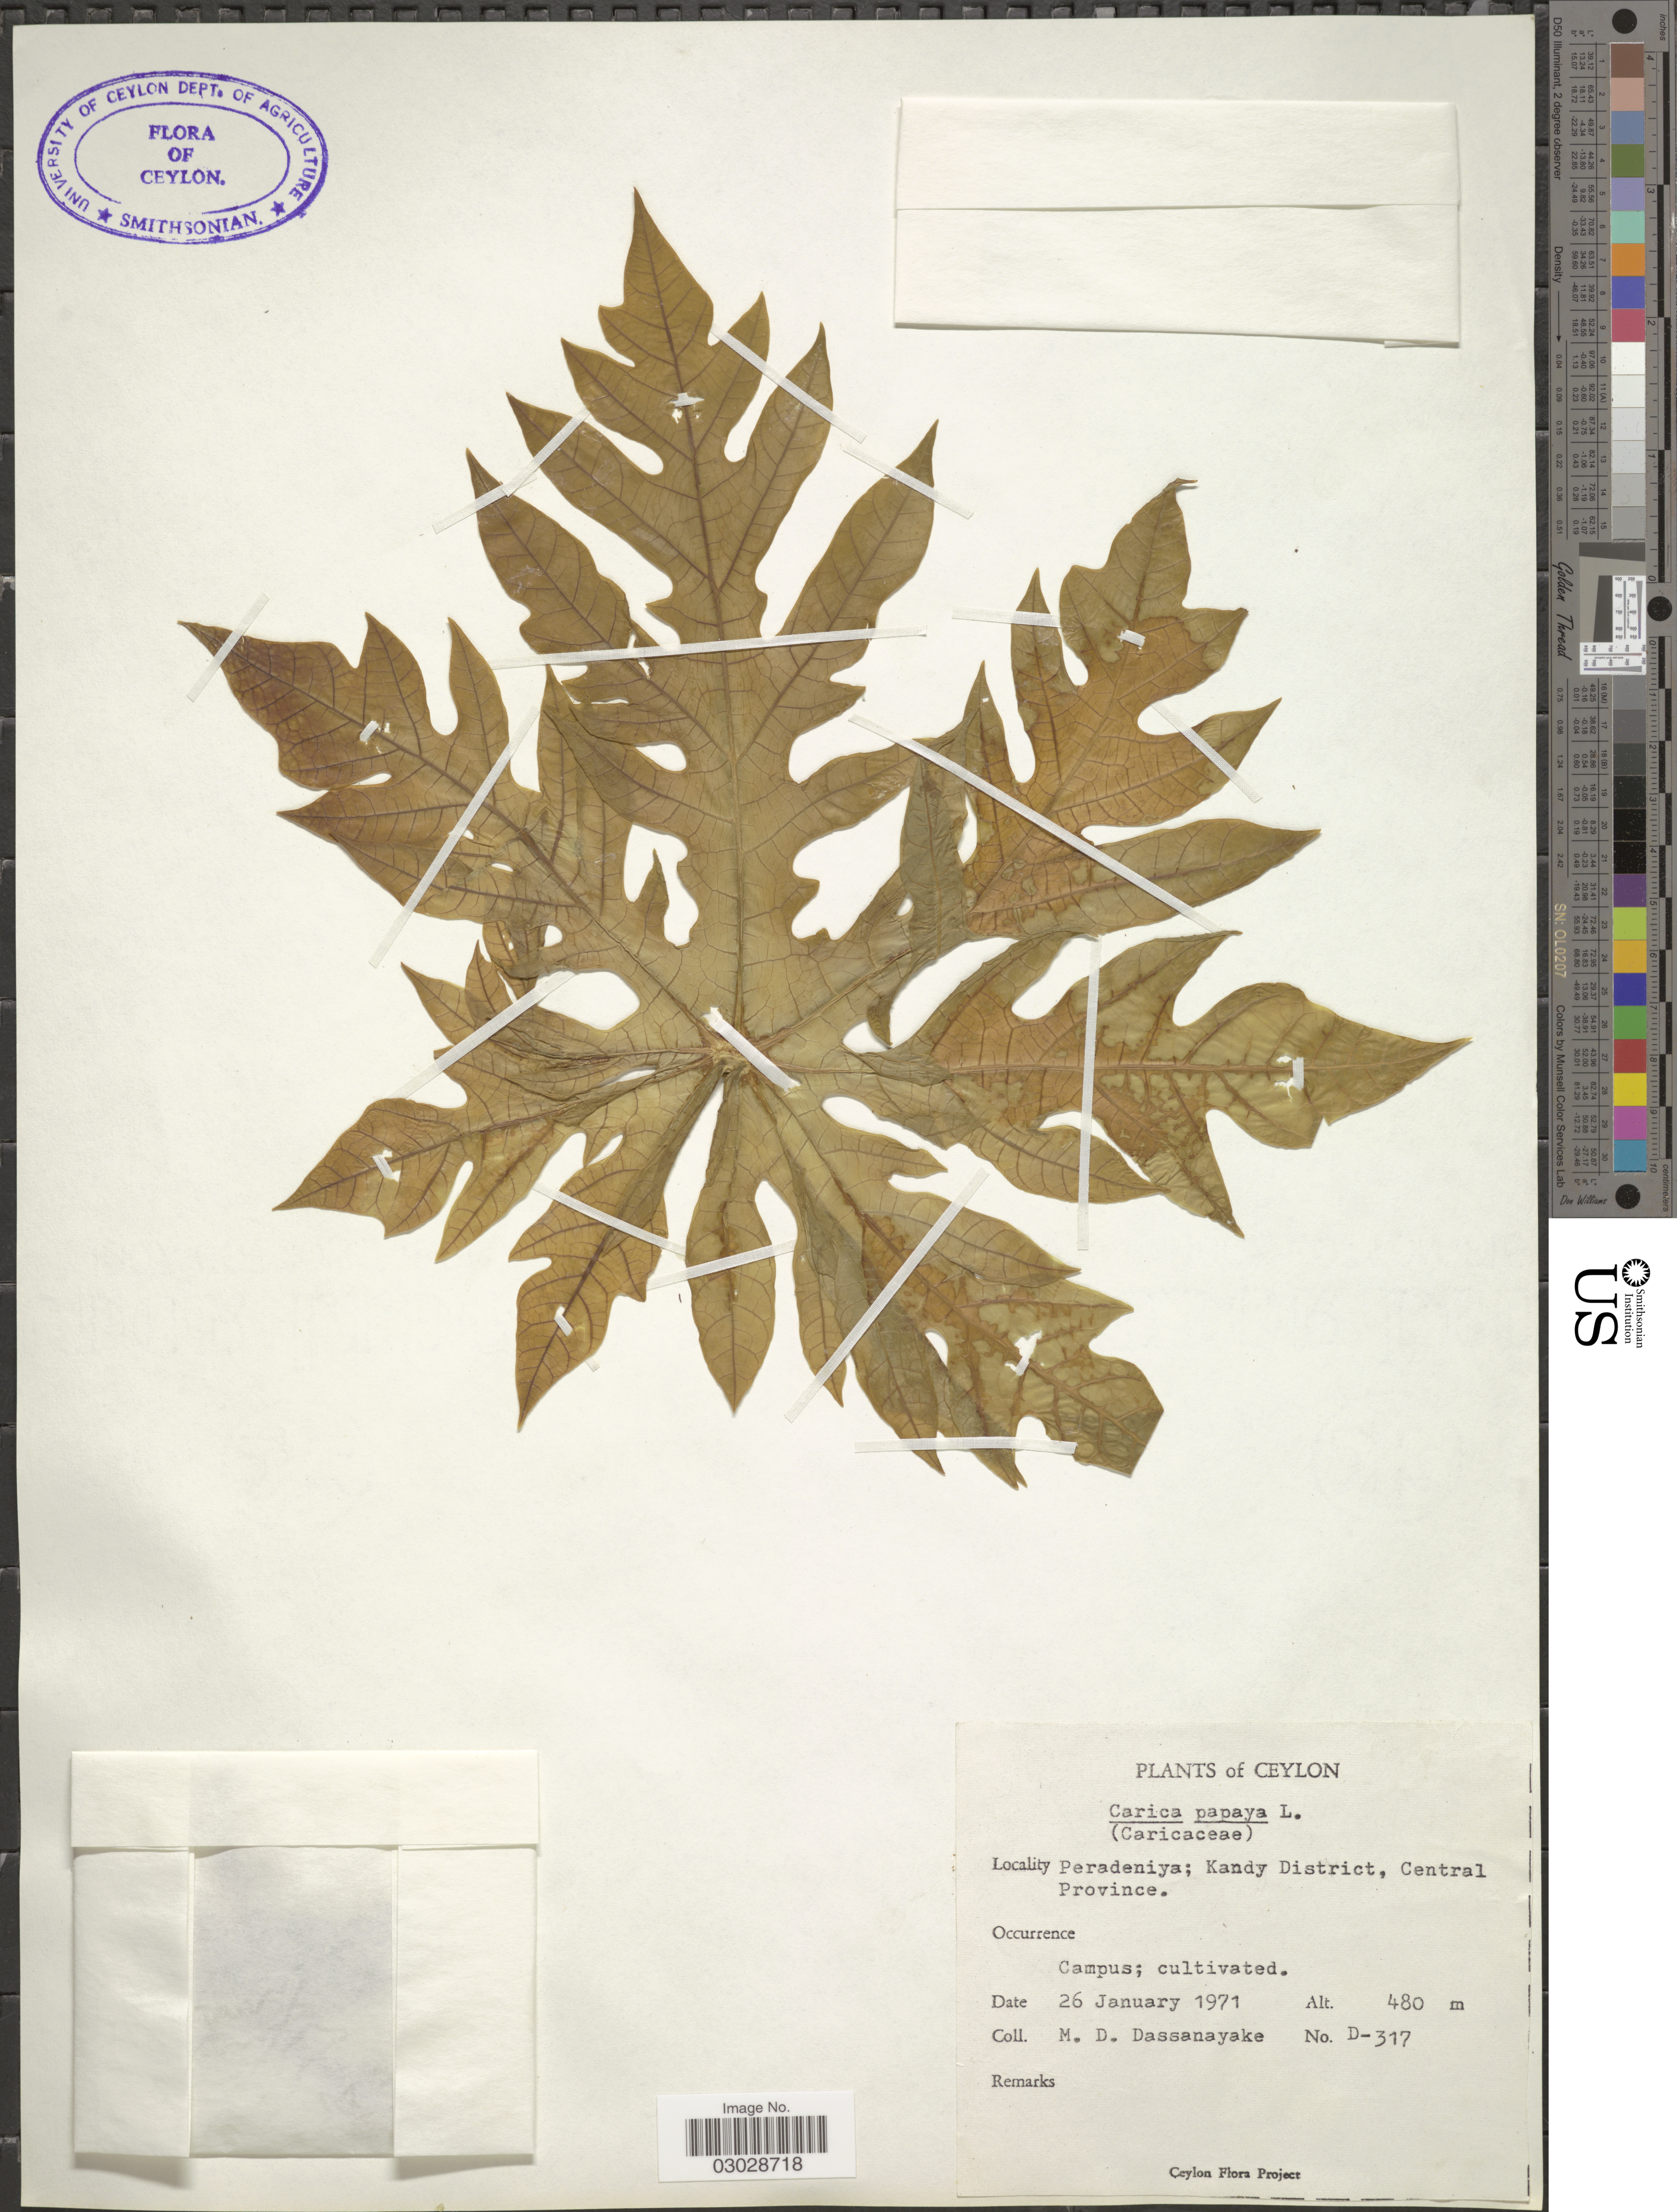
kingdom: Plantae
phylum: Tracheophyta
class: Magnoliopsida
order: Brassicales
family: Caricaceae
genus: Carica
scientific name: Carica papaya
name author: L.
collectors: M. D. Dassanayake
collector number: D-317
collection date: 1971-01-26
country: Sri Lanka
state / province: Central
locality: Ceylon, Peradeniya; Kandy District.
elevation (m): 480